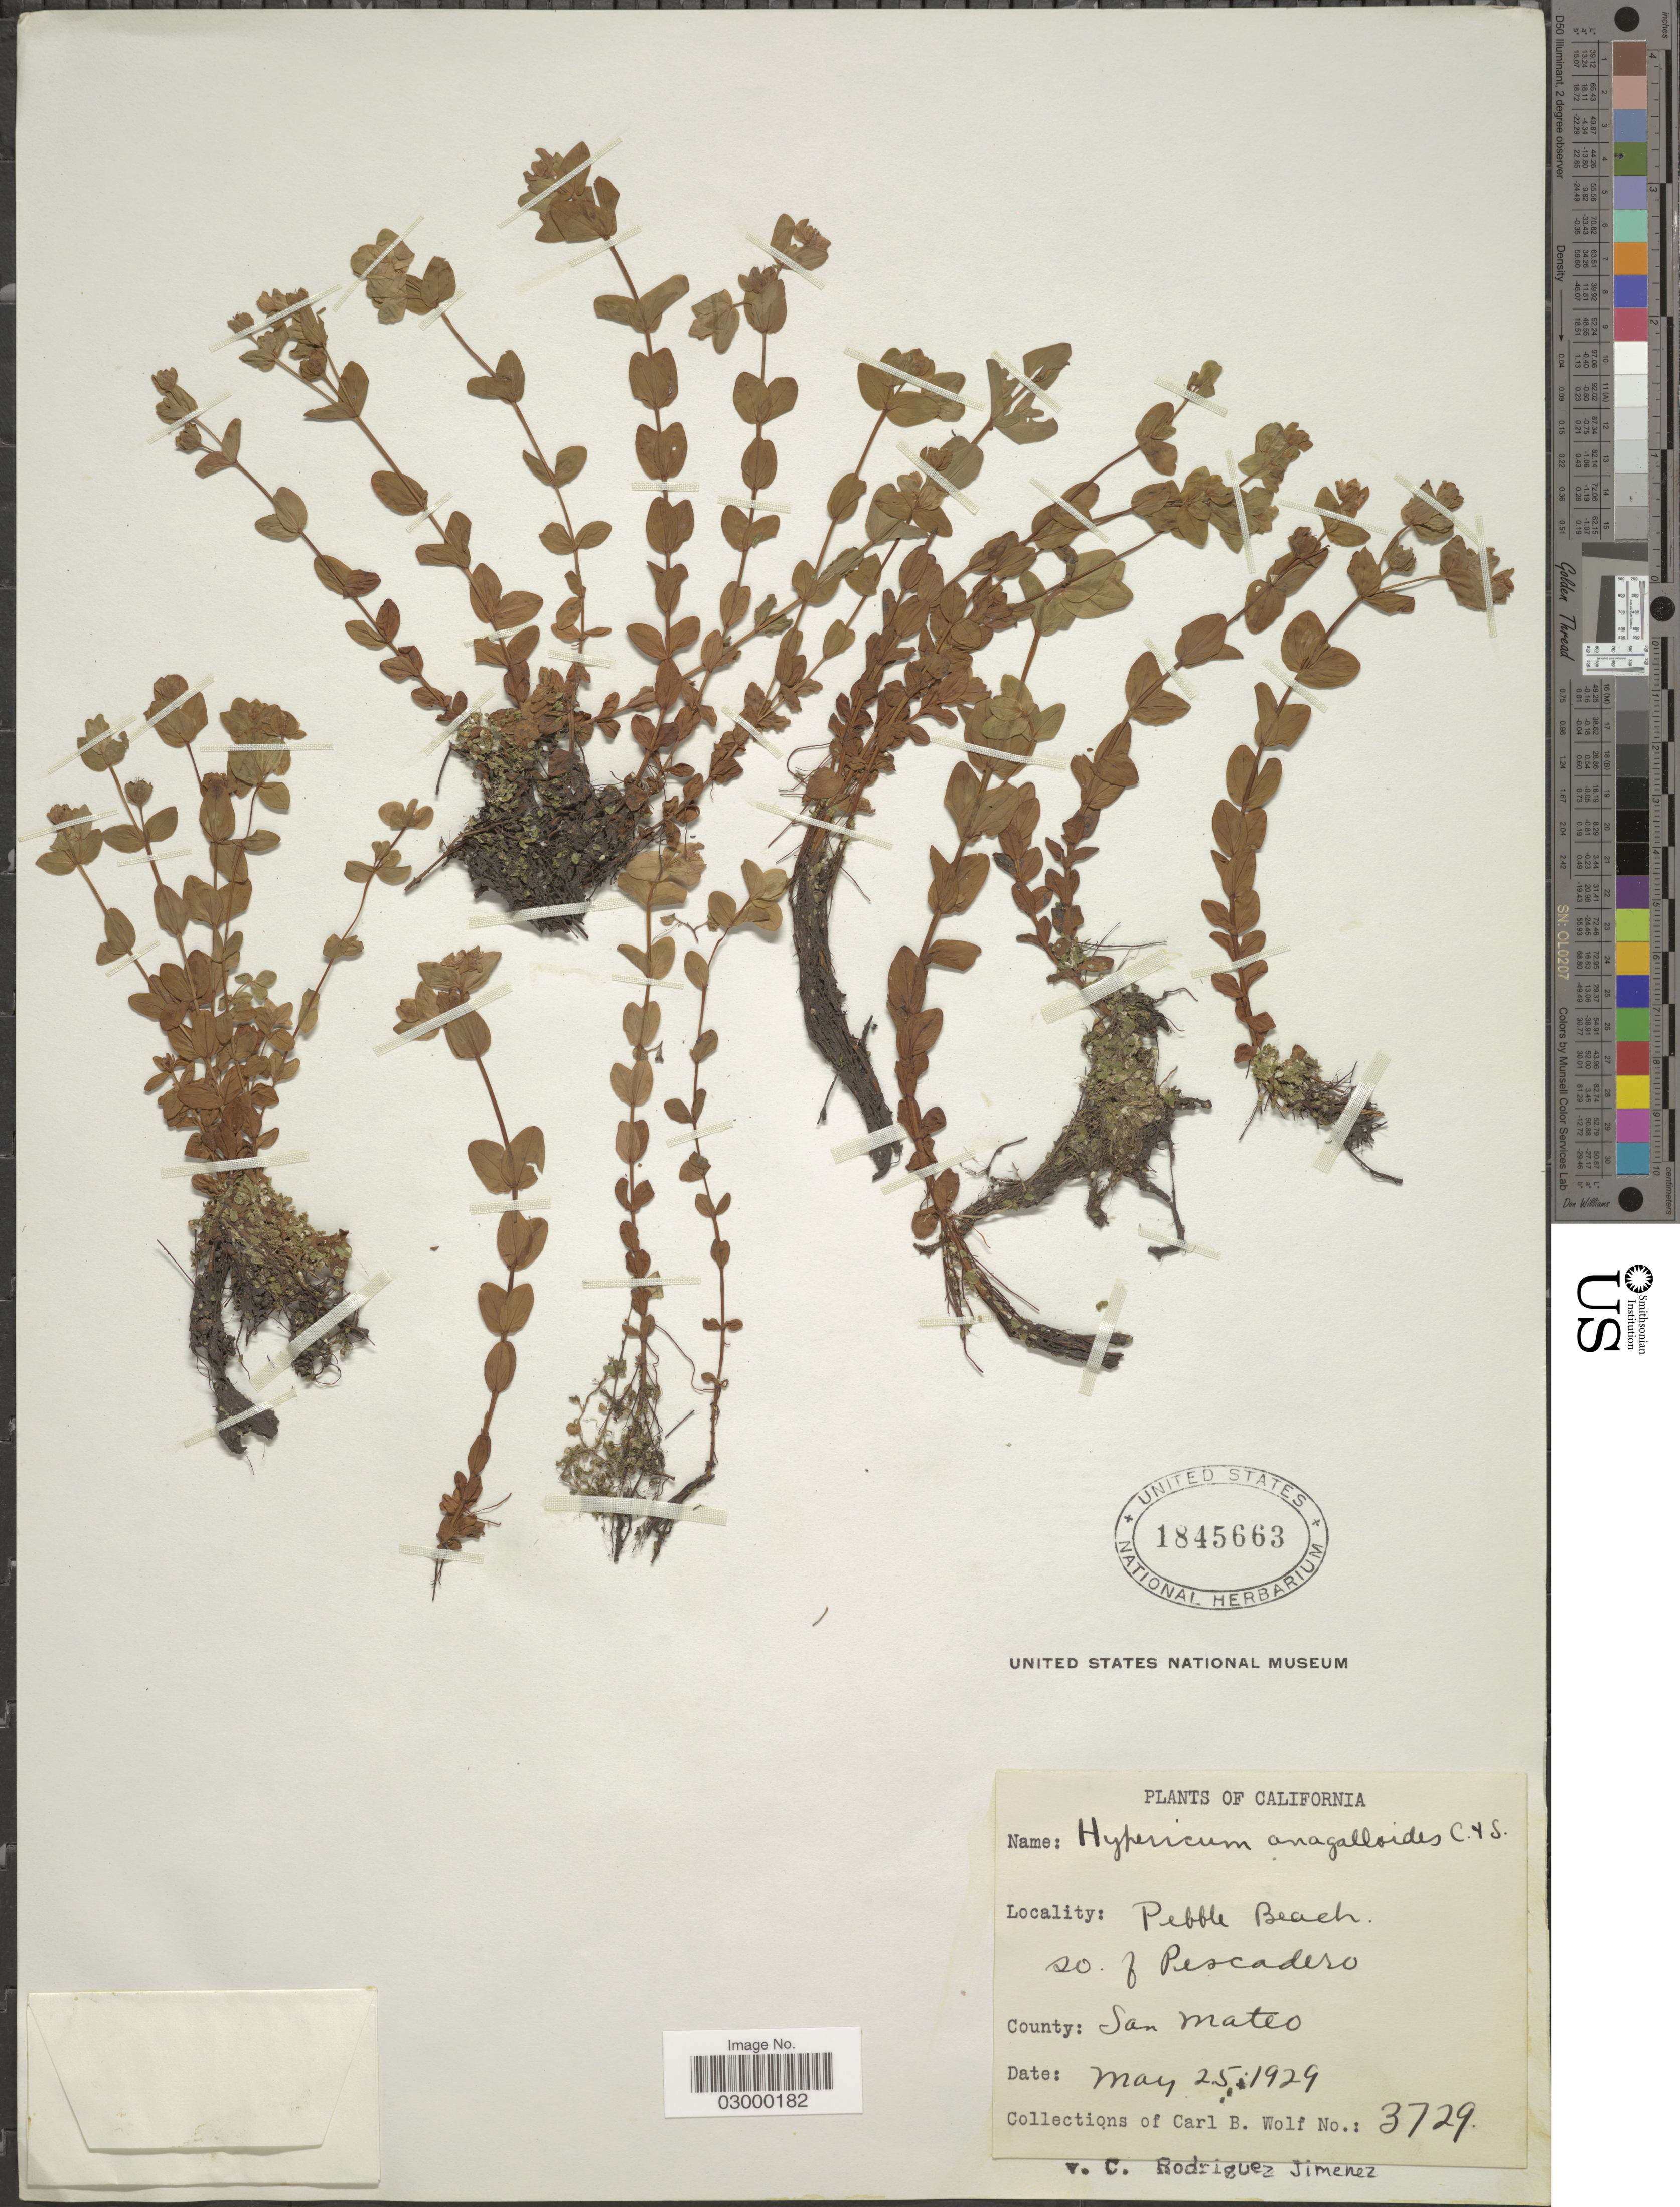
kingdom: Plantae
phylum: Tracheophyta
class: Magnoliopsida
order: Malpighiales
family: Hypericaceae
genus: Hypericum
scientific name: Hypericum anagalloides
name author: Cham. & Schltdl.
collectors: C. B. Wolf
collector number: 3729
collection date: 1929-05-25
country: United States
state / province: California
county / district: San Mateo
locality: Pebble Beach, so. of Pescadero, County San Mateo.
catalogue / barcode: US 1845663